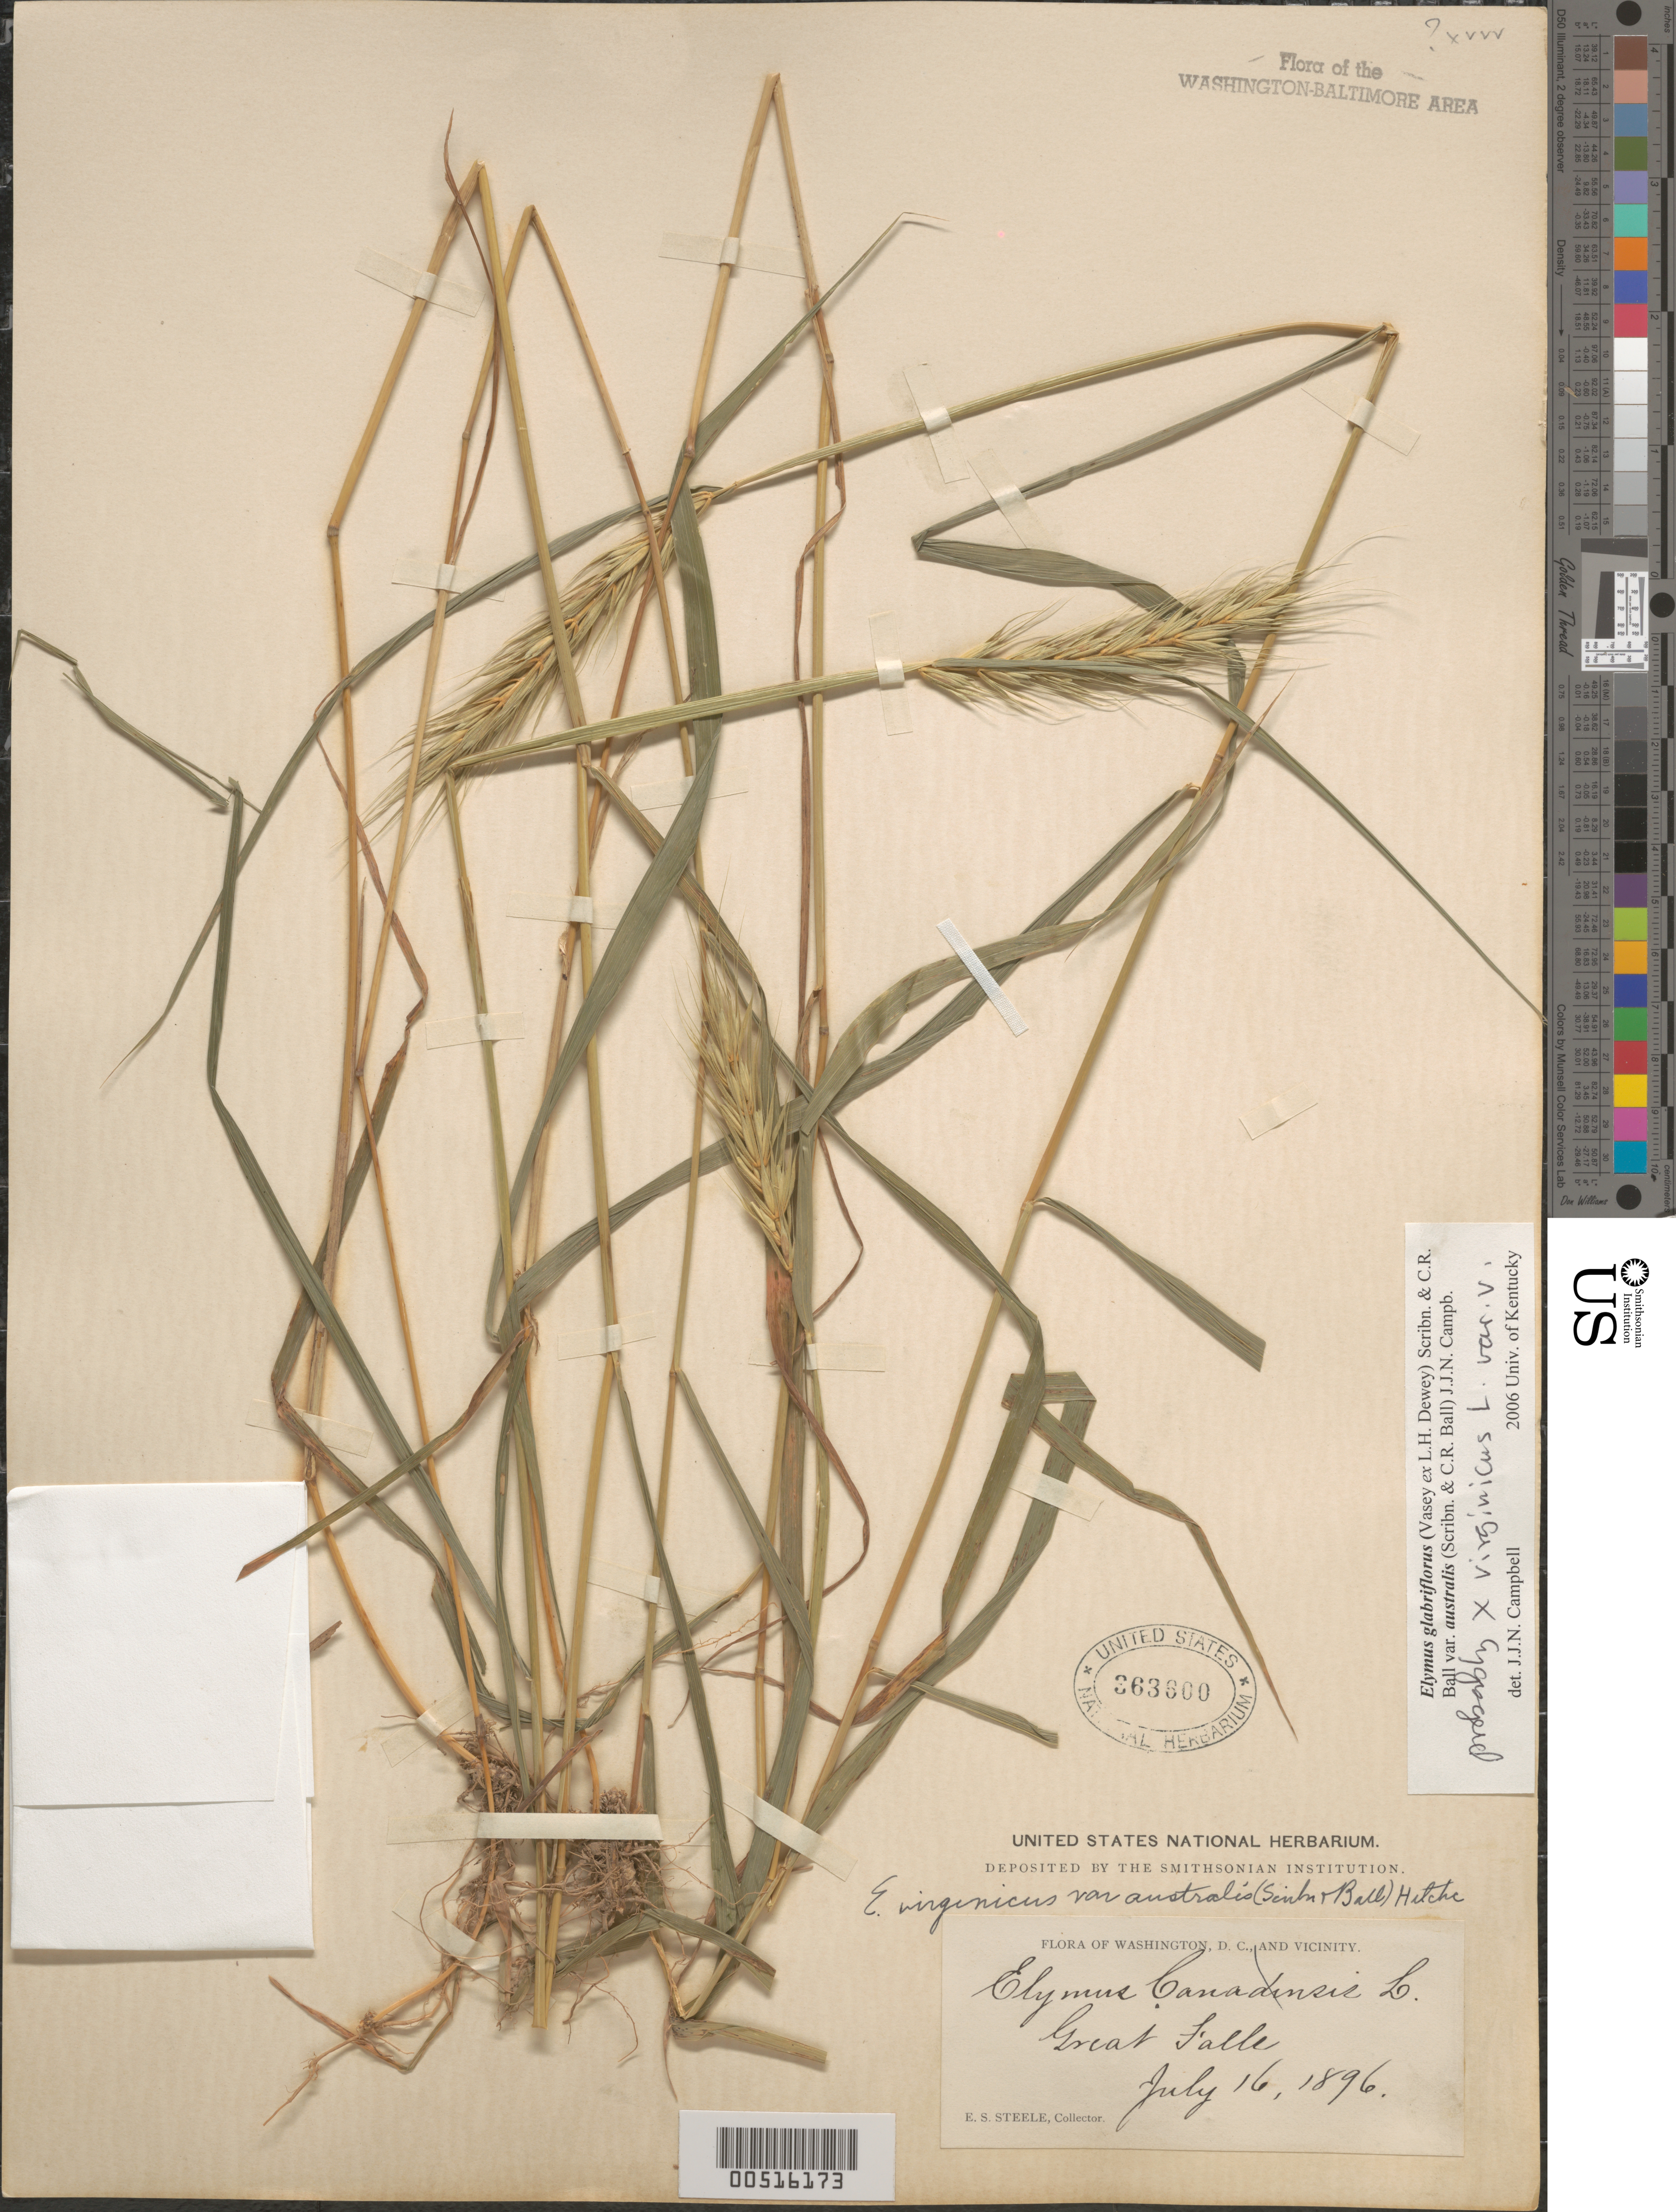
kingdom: Plantae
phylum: Tracheophyta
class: Liliopsida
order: Poales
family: Poaceae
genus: Elymus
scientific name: Elymus glabriflorus var. australis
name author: (Scribn. & C.R. Ball) J.J.N. Campb.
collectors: E. Steele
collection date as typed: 16 Jul 1896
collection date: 1896-07-16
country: United States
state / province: Maryland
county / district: Montgomery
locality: Great Falls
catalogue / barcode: US 363600